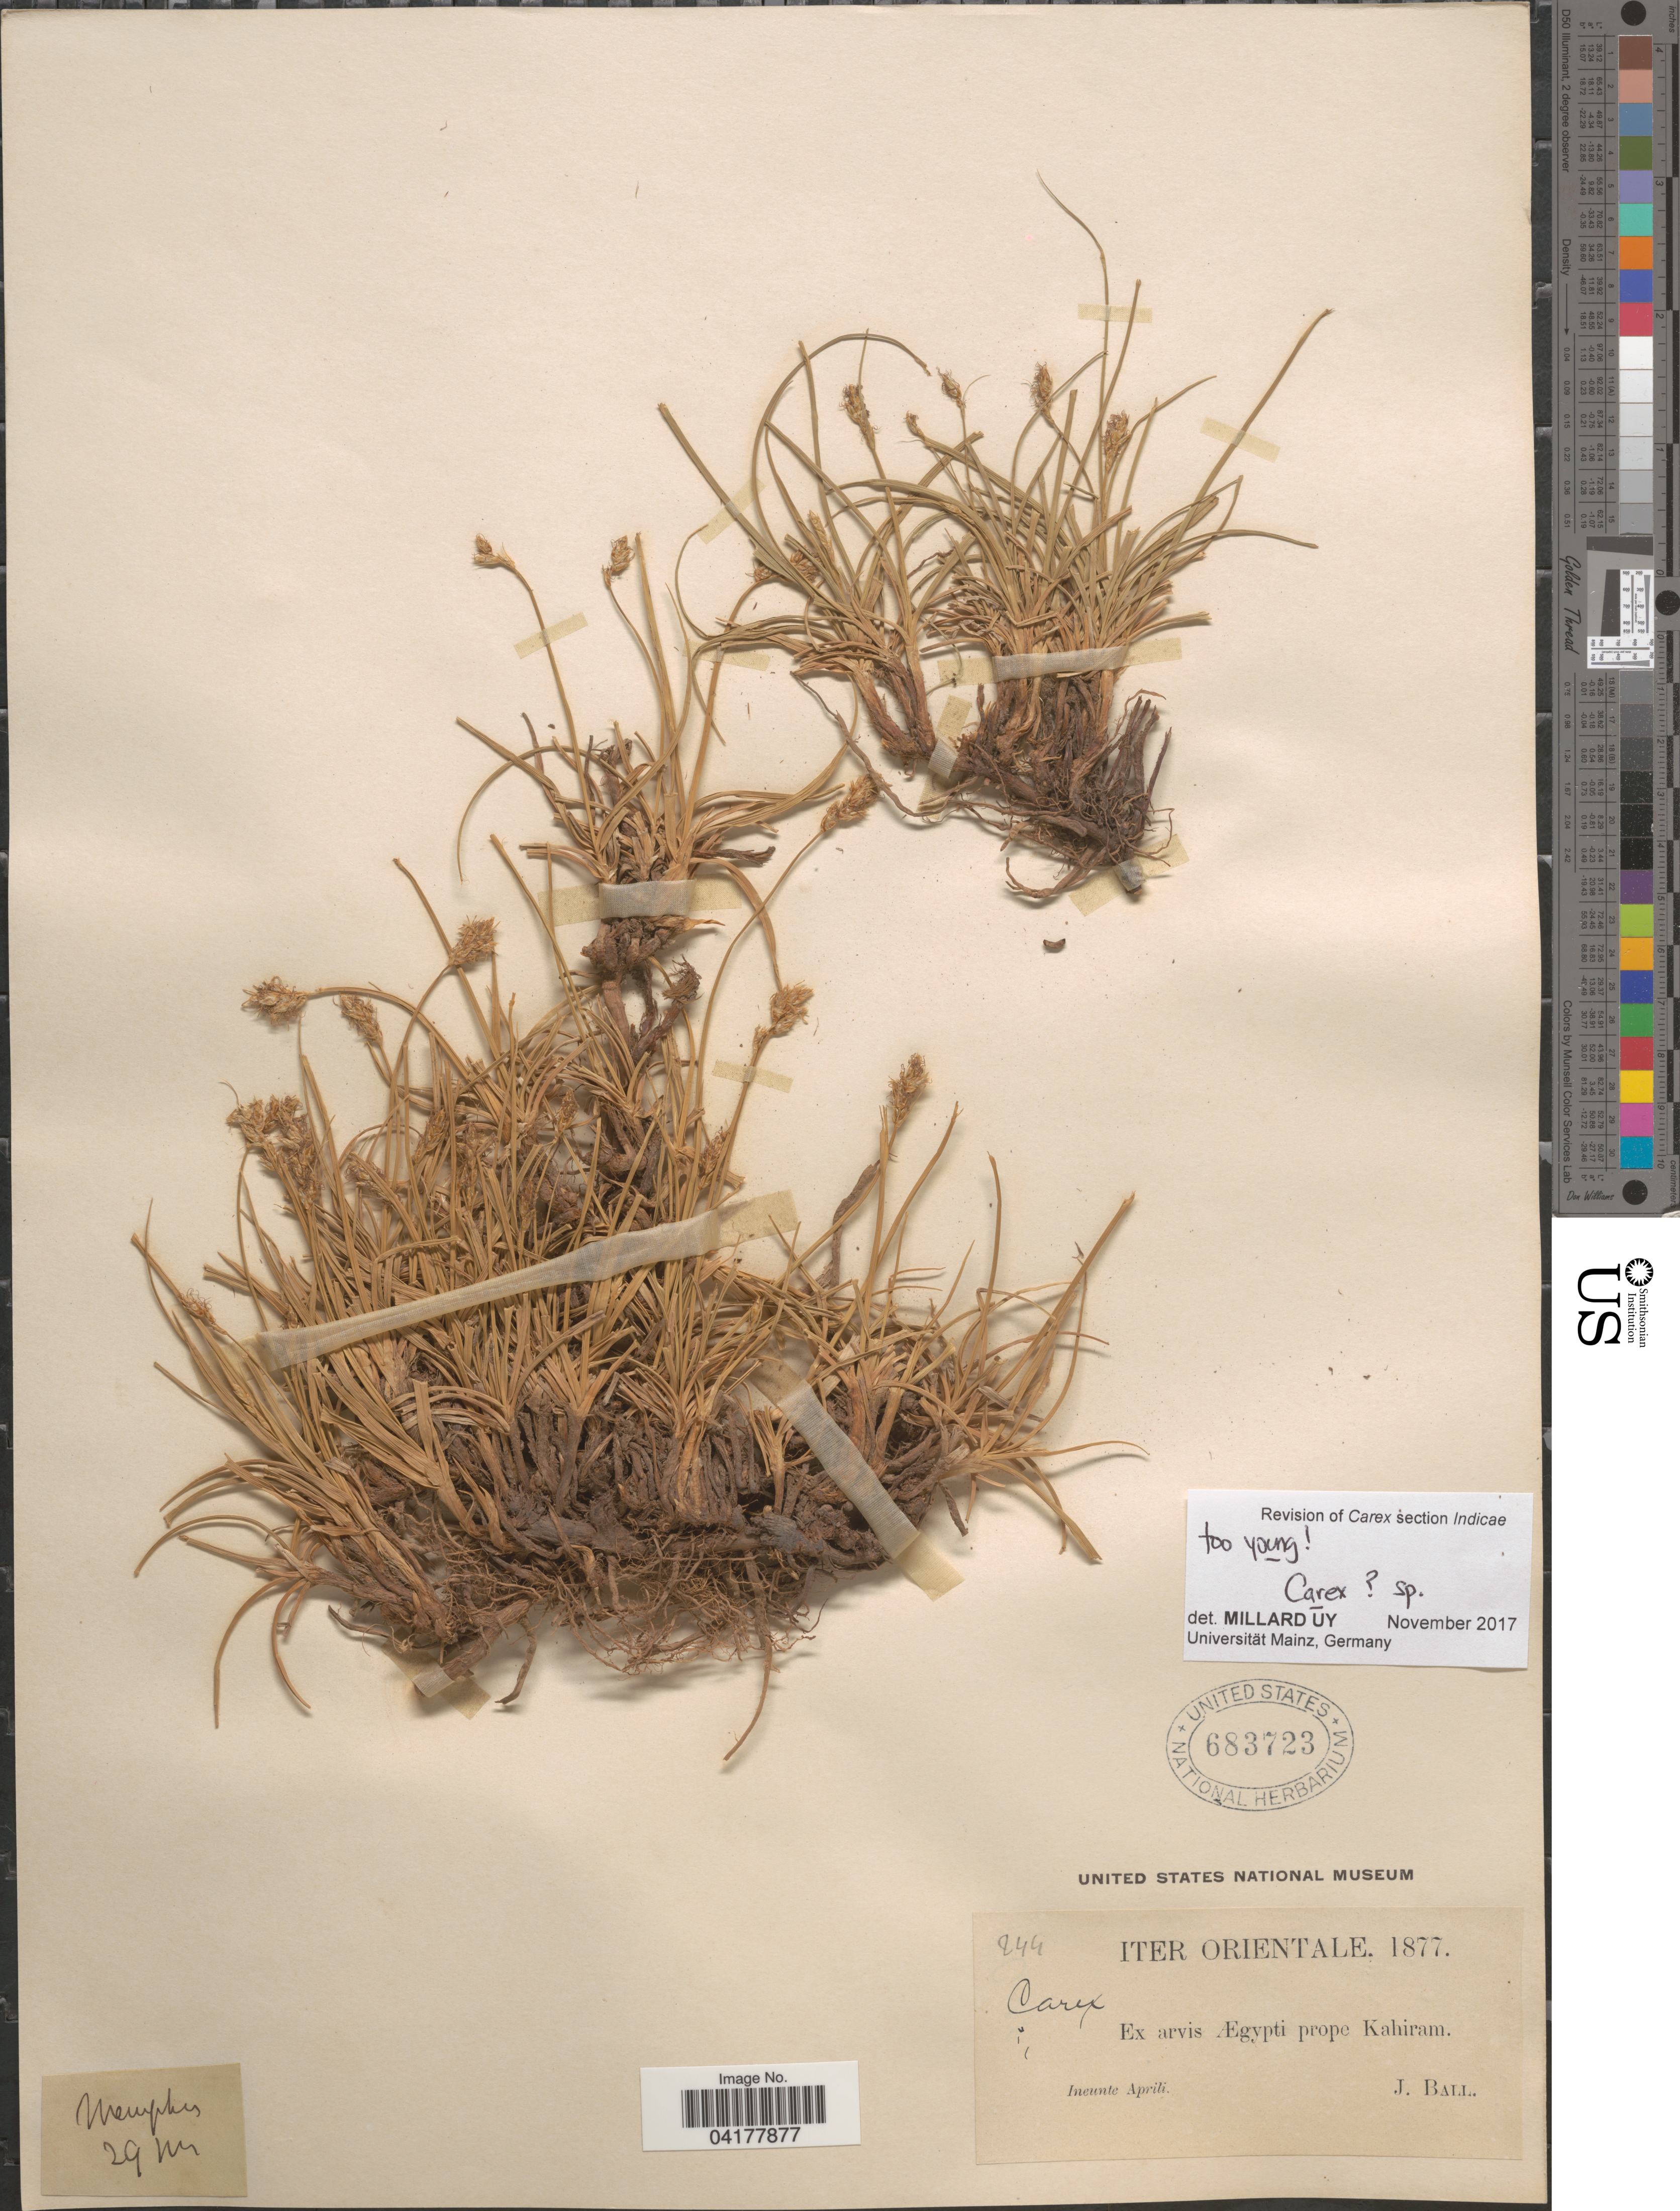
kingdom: Plantae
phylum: Tracheophyta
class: Liliopsida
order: Poales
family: Cyperaceae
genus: Carex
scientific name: Carex sp.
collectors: J. Ball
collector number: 244?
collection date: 1877-04-29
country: Egypt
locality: Iter Orientale. 1877. Ex arvis Ægypti prope Kahiram.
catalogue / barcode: US 683723